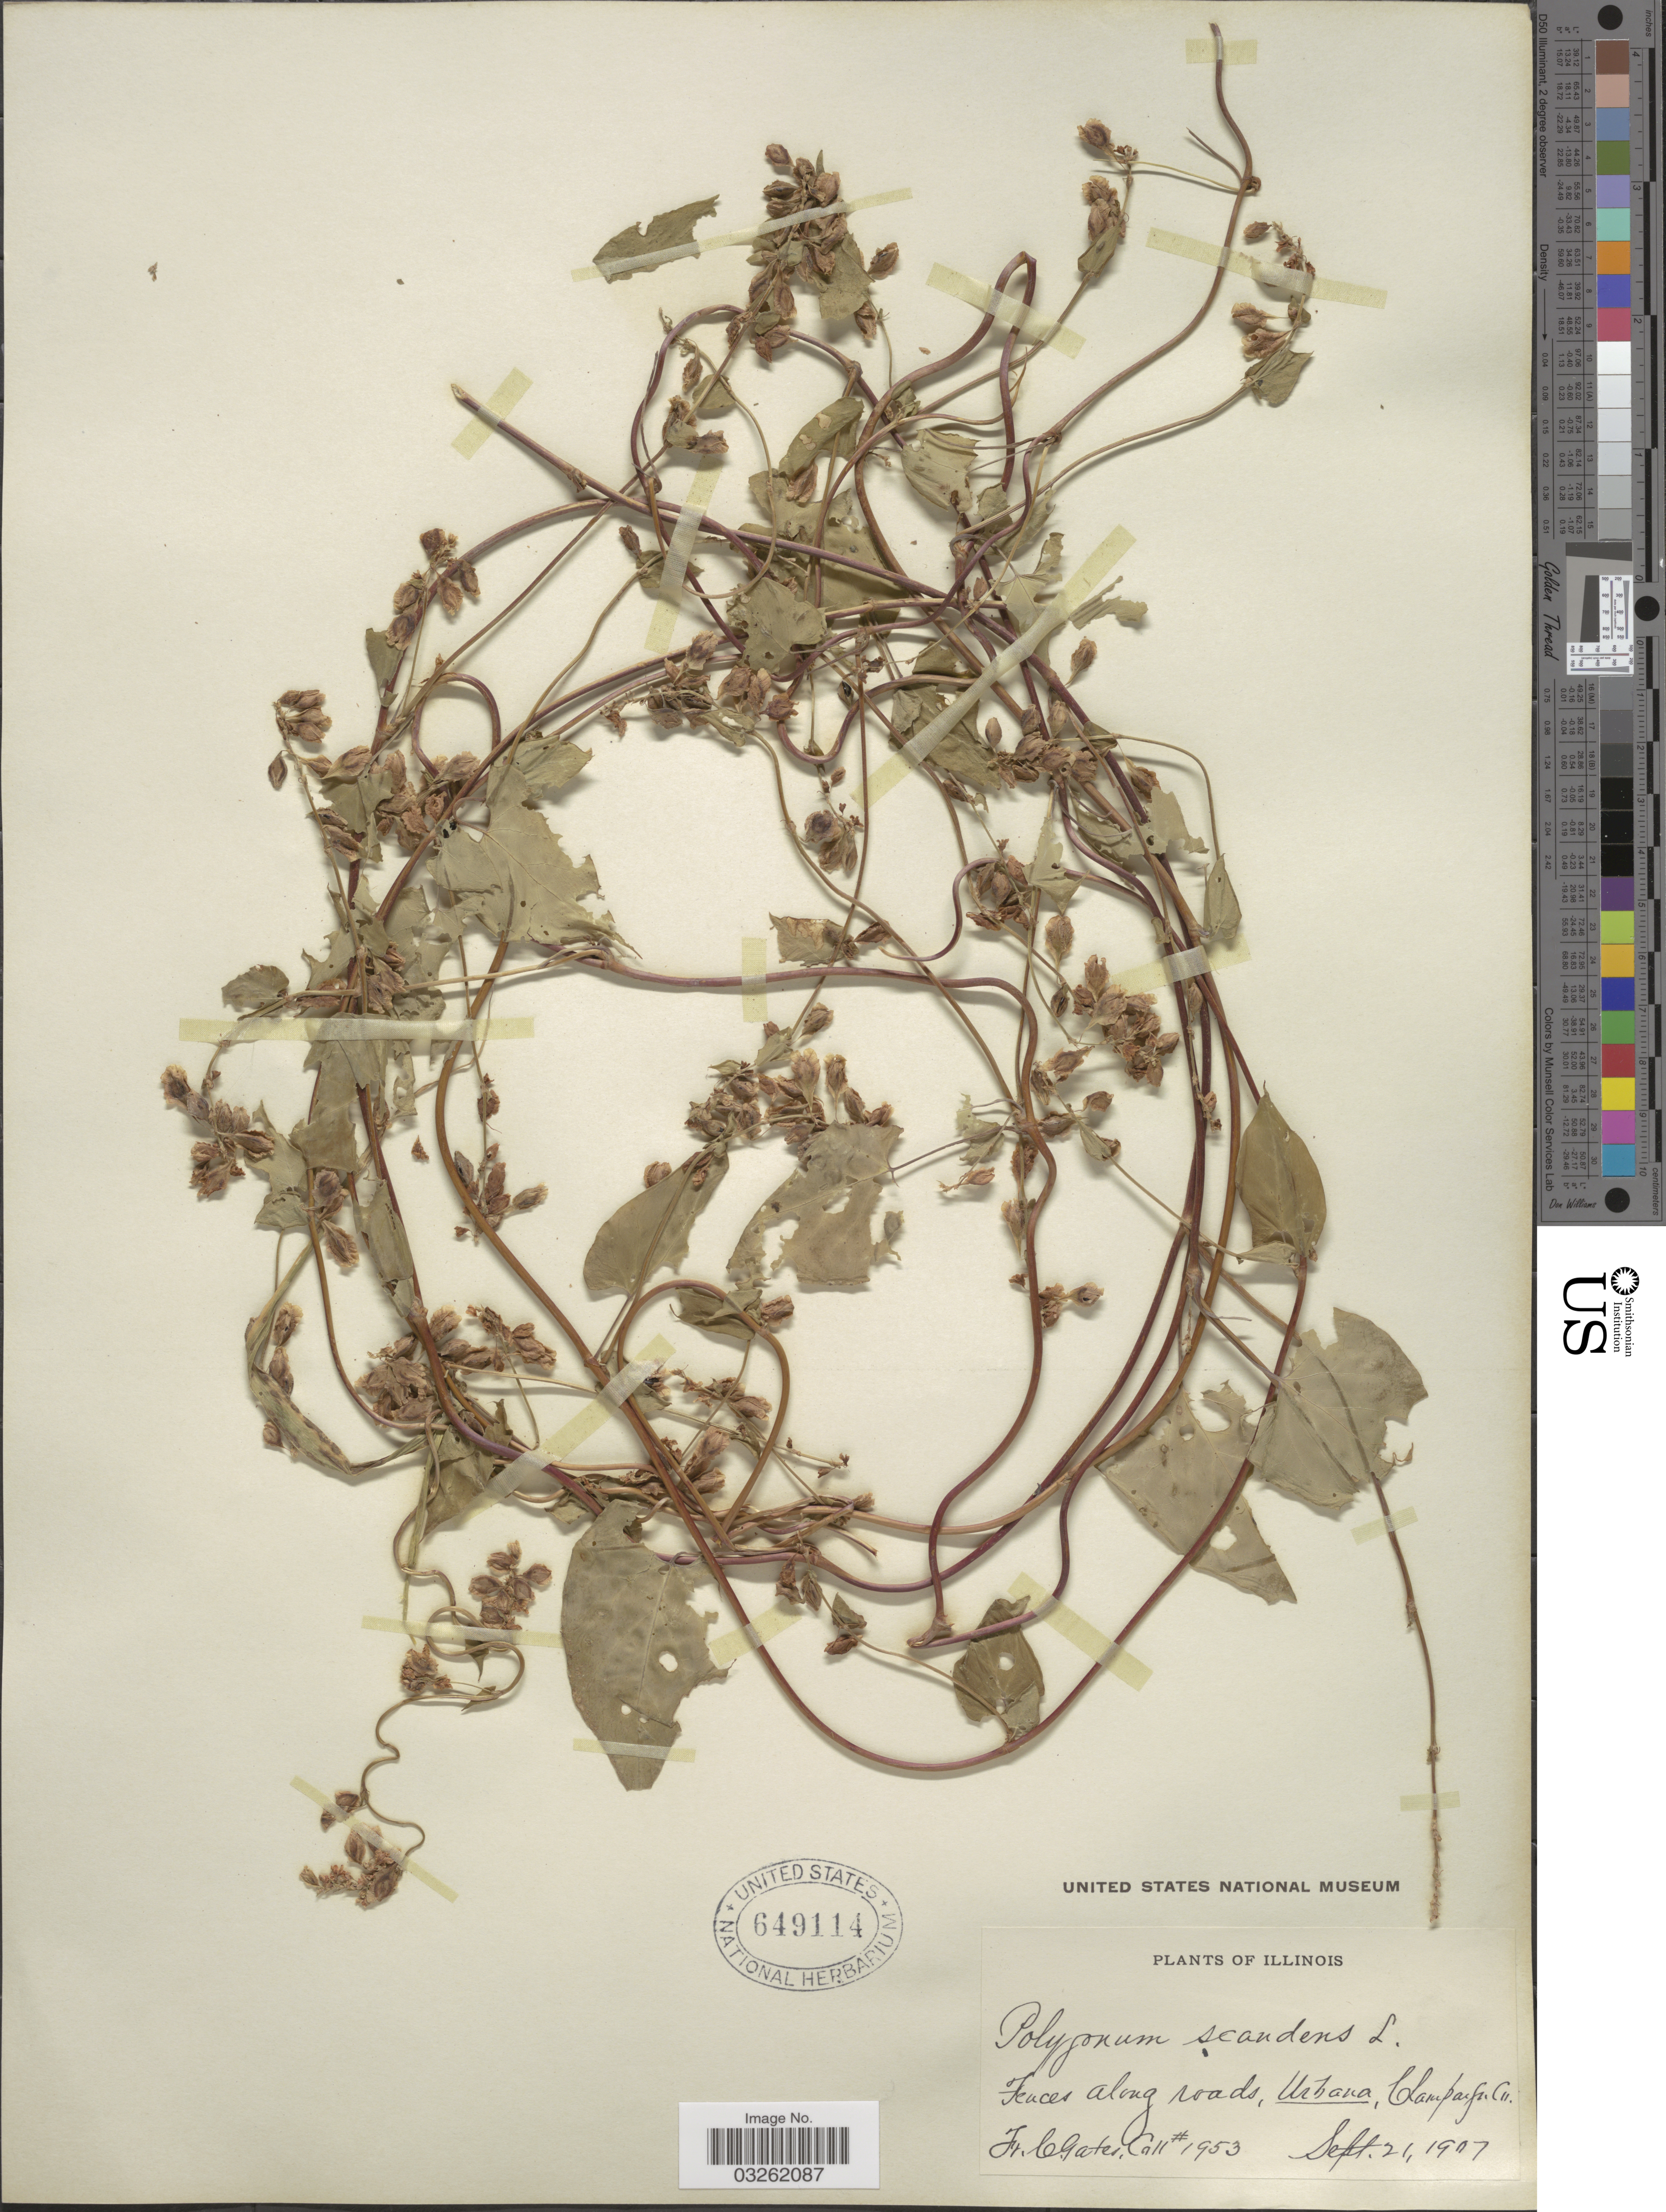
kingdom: Plantae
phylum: Tracheophyta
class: Magnoliopsida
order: Caryophyllales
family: Polygonaceae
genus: Fallopia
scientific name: Fallopia scandens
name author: (L.) Holub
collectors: F. C. Gates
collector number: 1953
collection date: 1907-09-21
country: United States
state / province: Illinois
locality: Fences along roads, Urbana, Champaign Co.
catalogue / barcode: US 649114